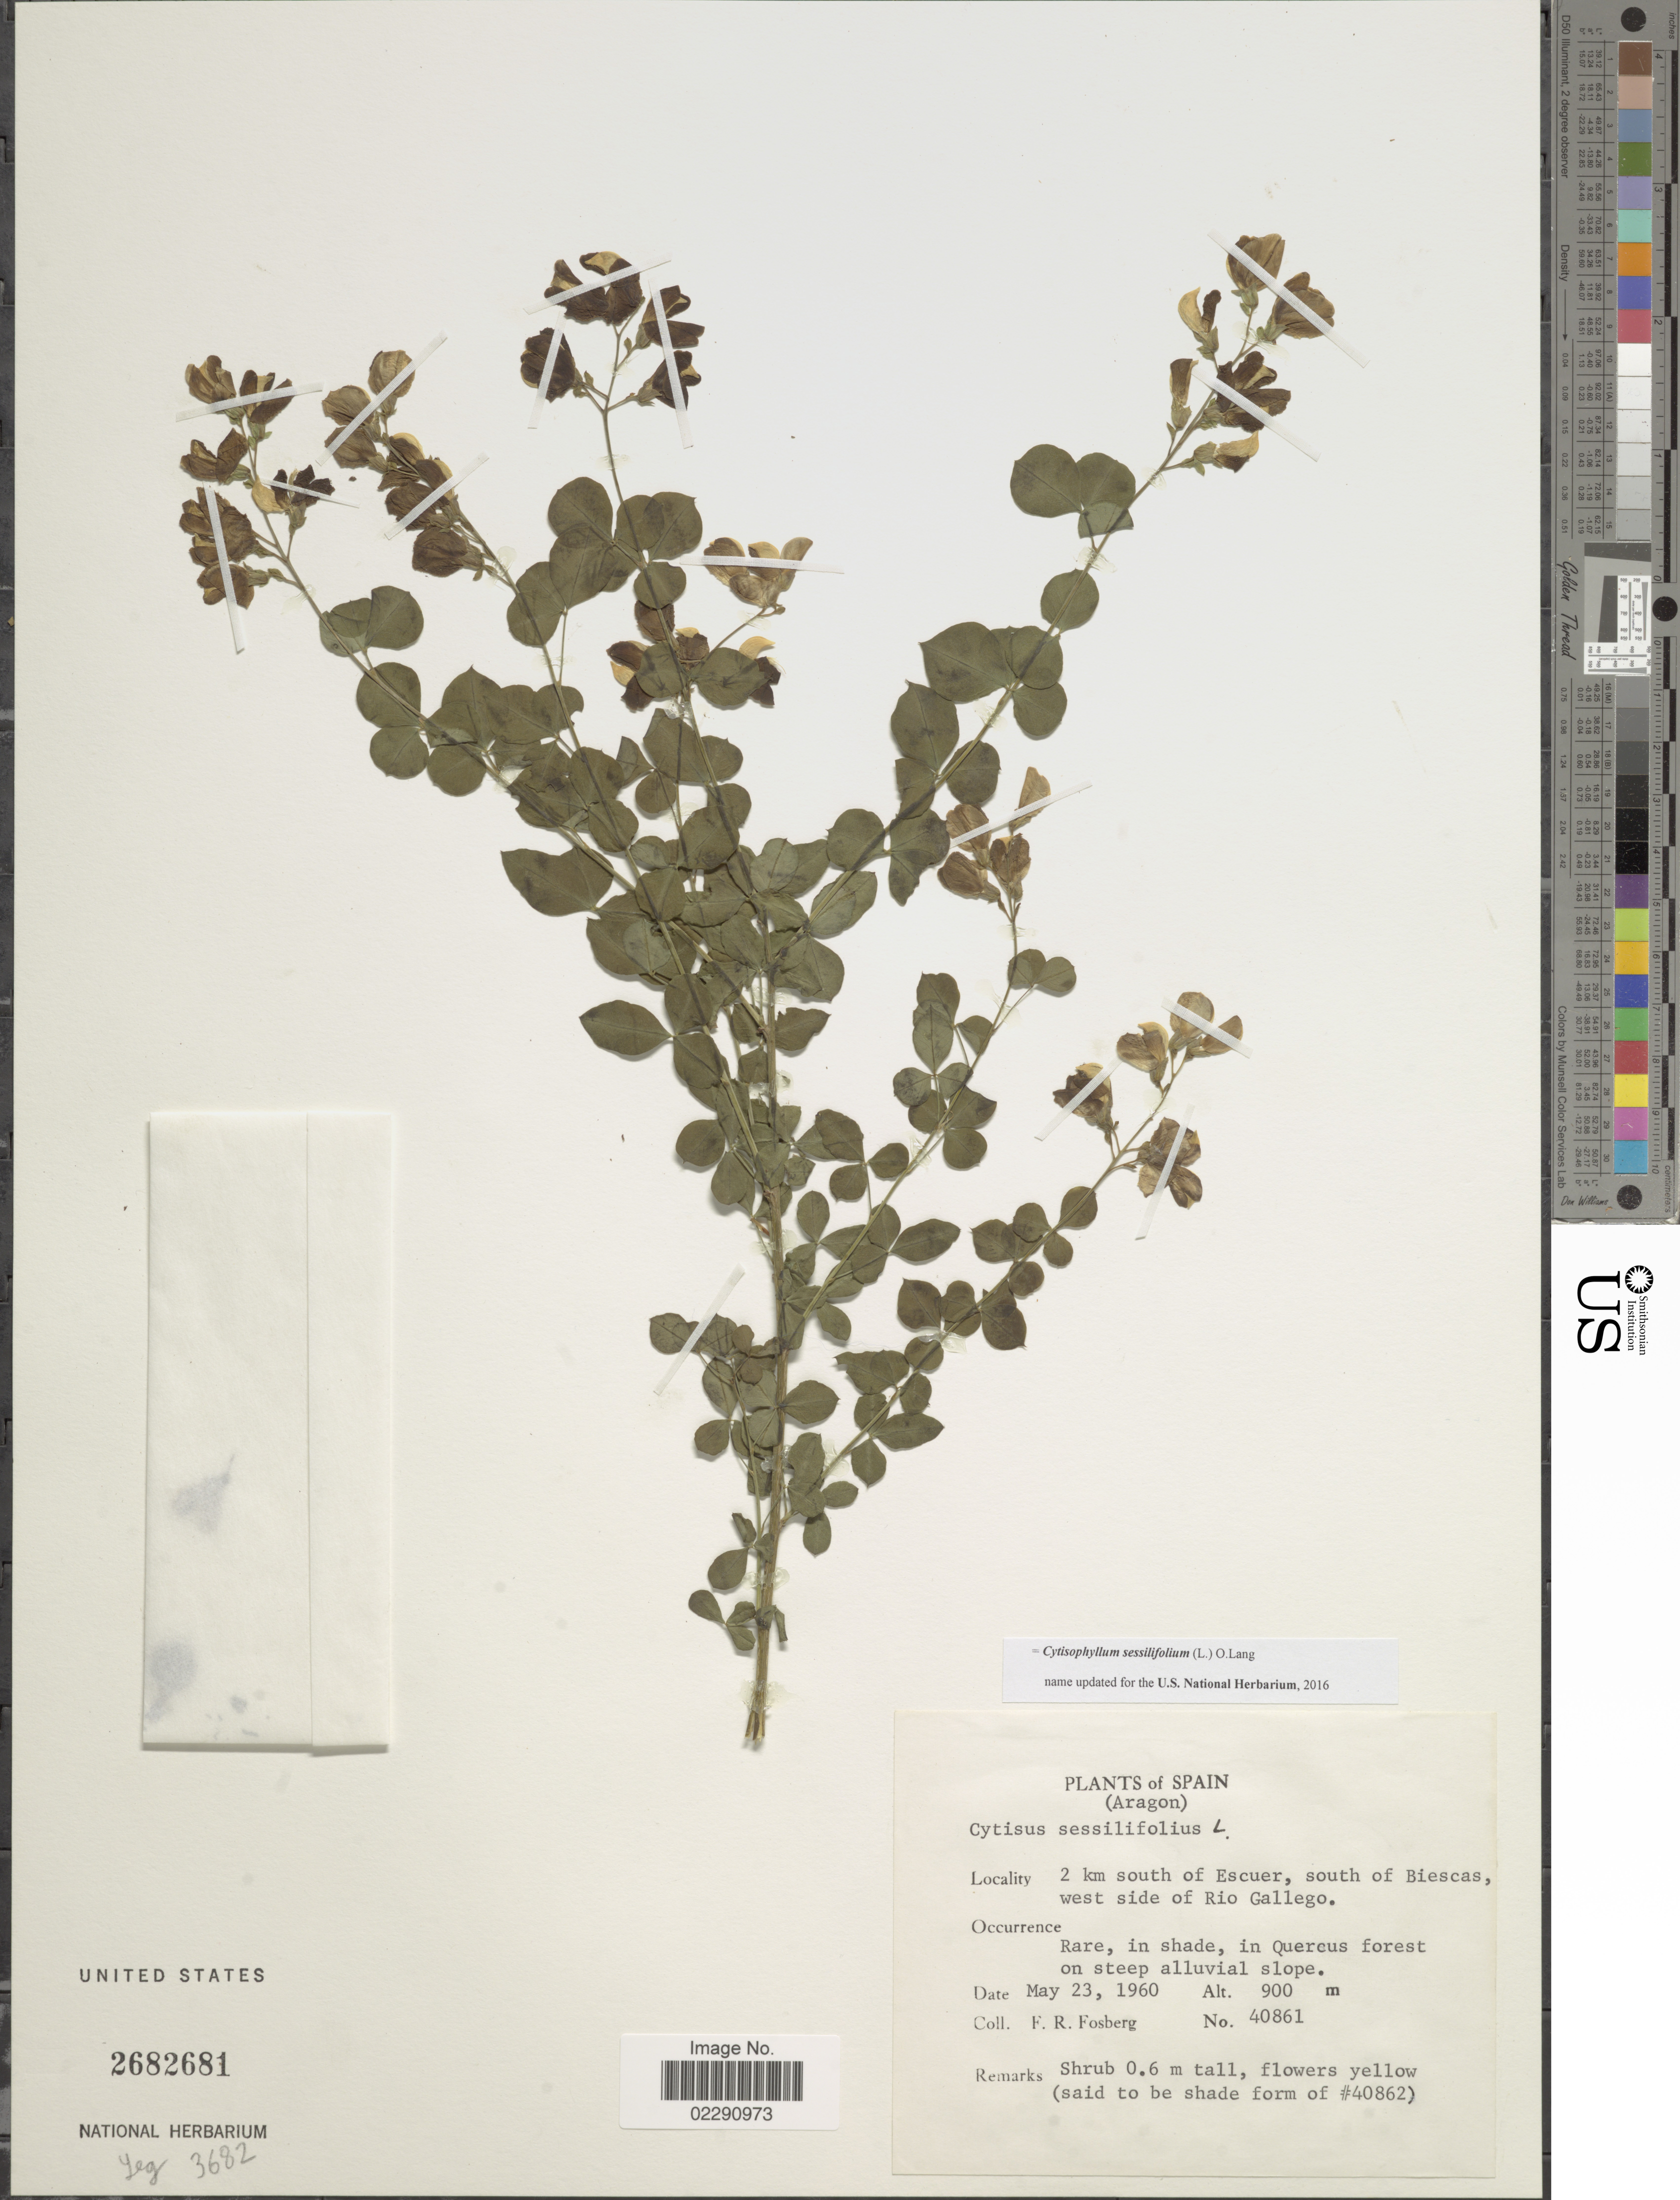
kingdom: Plantae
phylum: Tracheophyta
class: Magnoliopsida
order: Fabales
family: Fabaceae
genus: Cytisophyllum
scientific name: Cytisophyllum sessilifolium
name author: Láng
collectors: F. R. Fosberg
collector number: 40861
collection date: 1960-05-23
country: Spain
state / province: Aragón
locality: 2 km south of Escuer, south of Biescas, west side of Rio Gallego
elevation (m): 900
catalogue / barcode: US 2682681